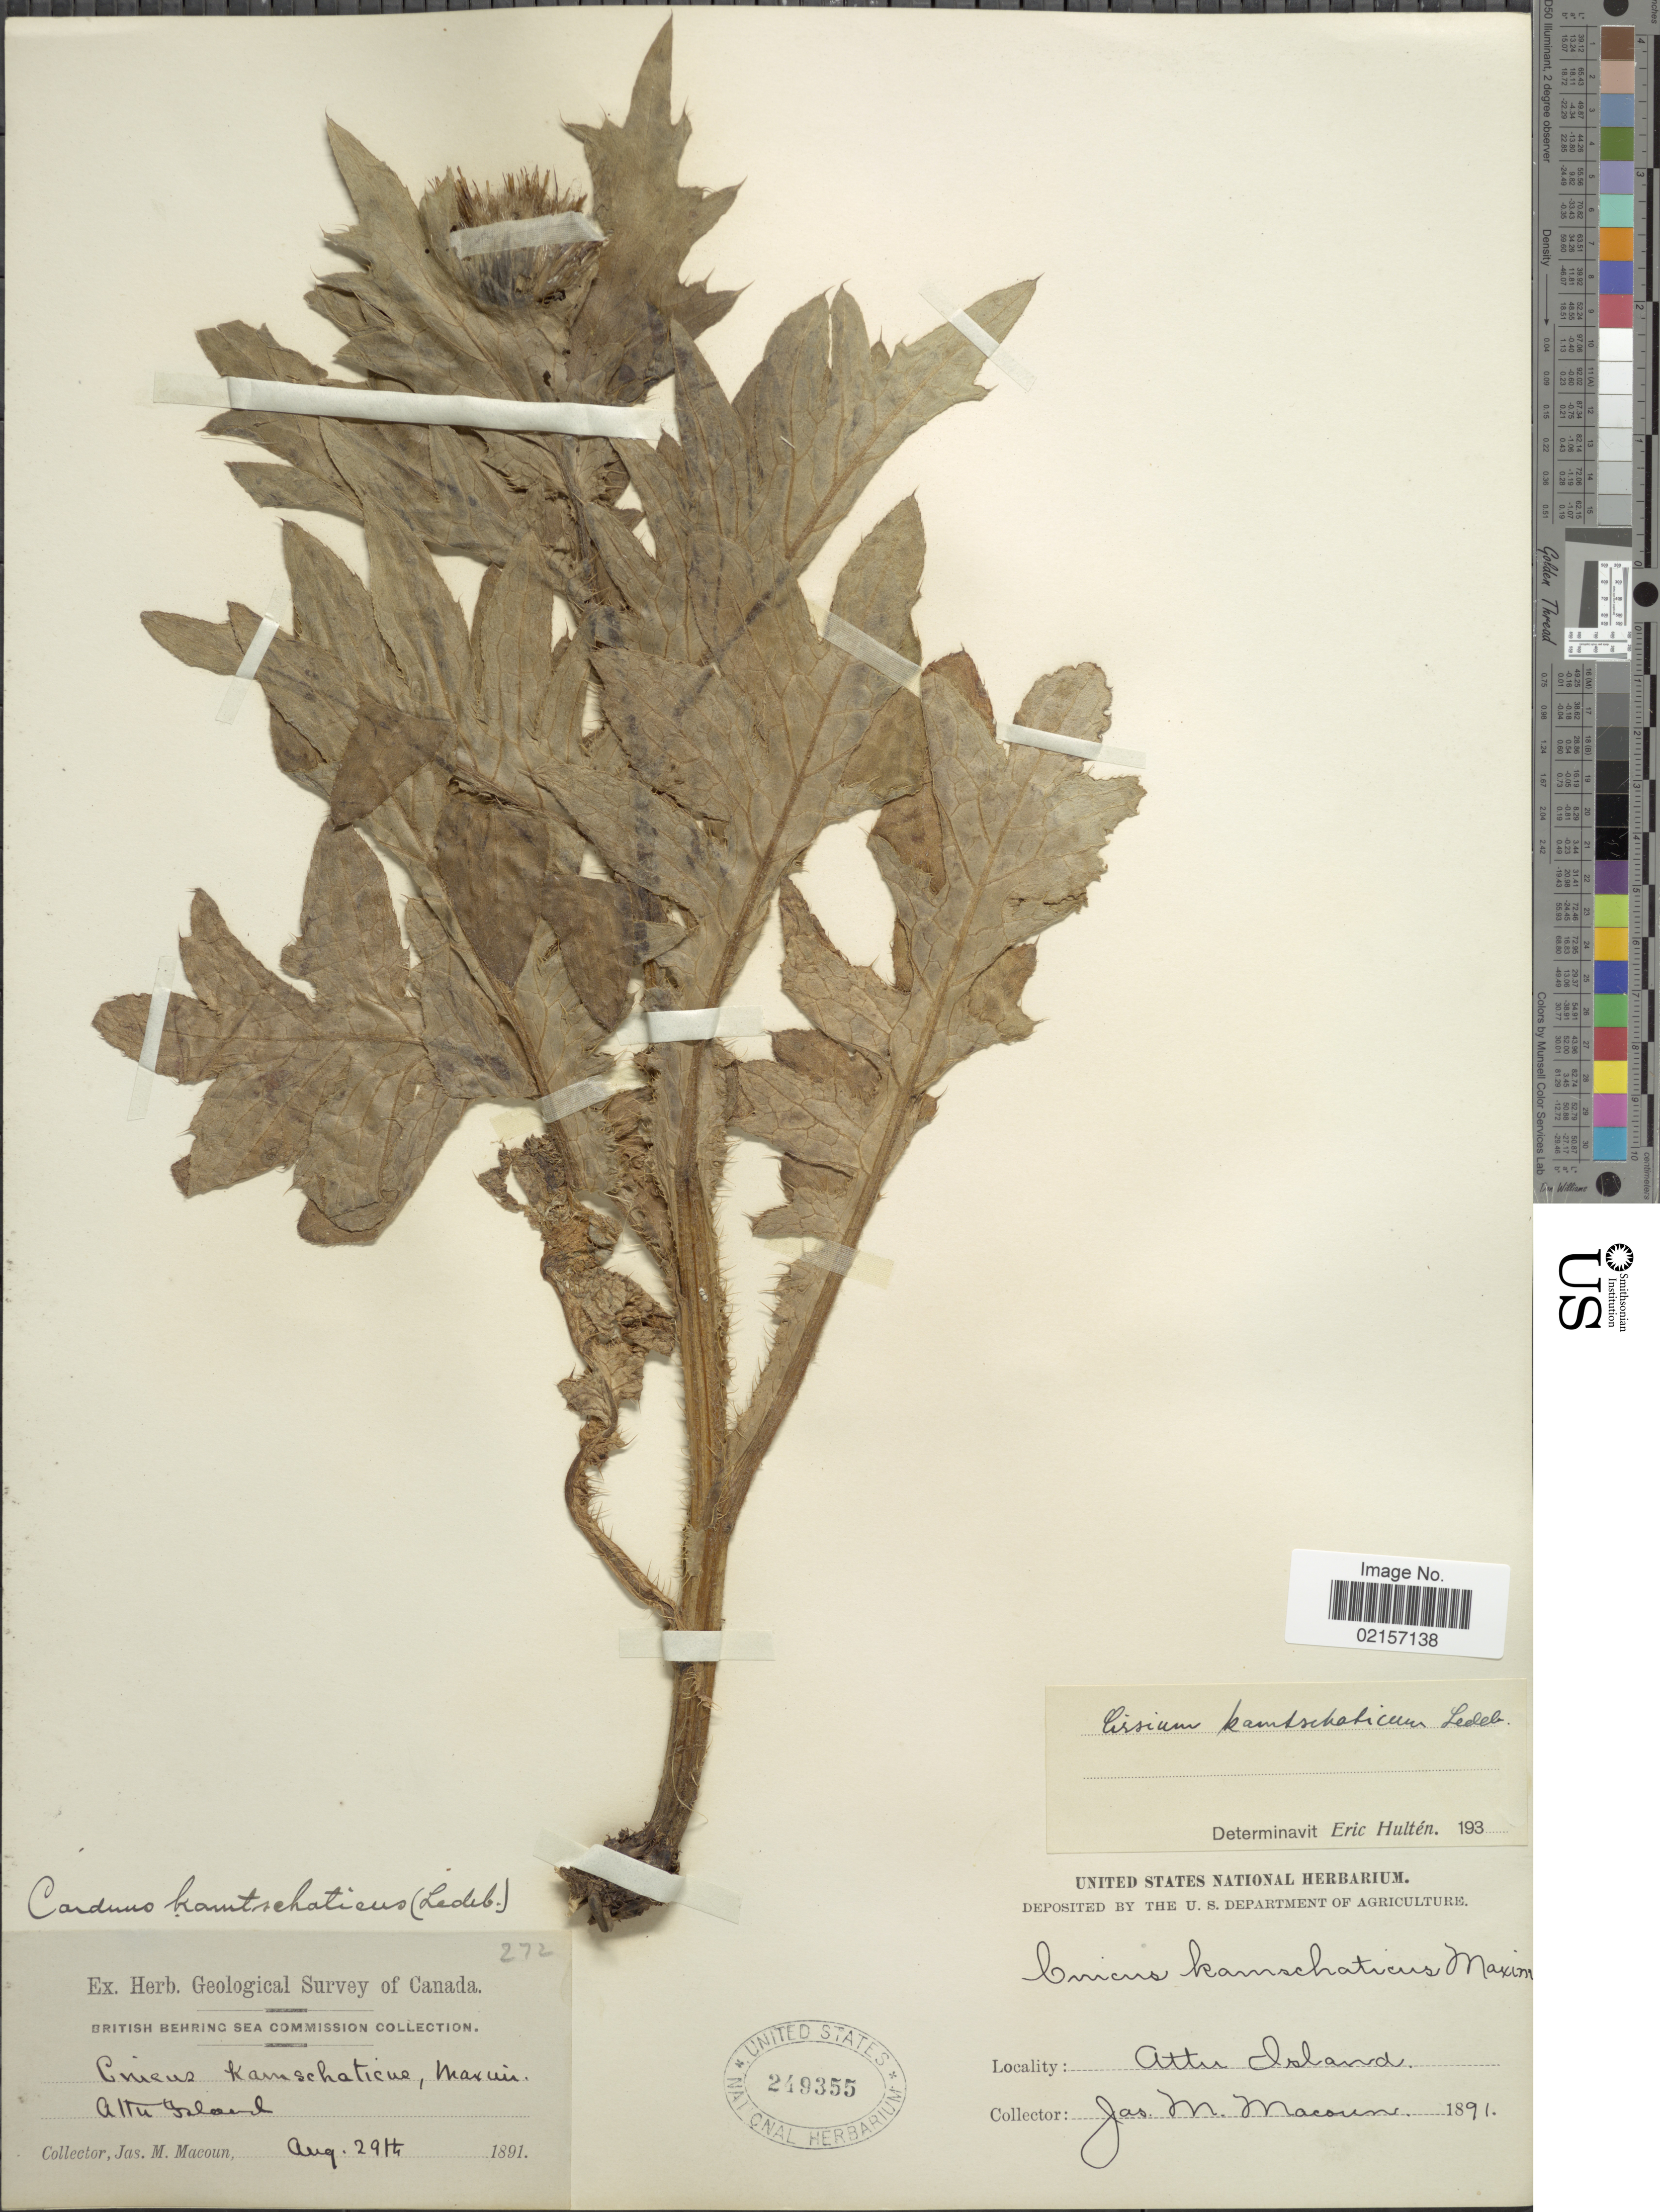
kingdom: Plantae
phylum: Tracheophyta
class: Magnoliopsida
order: Asterales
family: Asteraceae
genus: Cirsium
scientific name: Cirsium kamtschaticum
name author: Ledeb.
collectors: J. M. Macoun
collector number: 272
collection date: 1891-08-29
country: United States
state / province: Alaska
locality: Attu Island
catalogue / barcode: US 249355